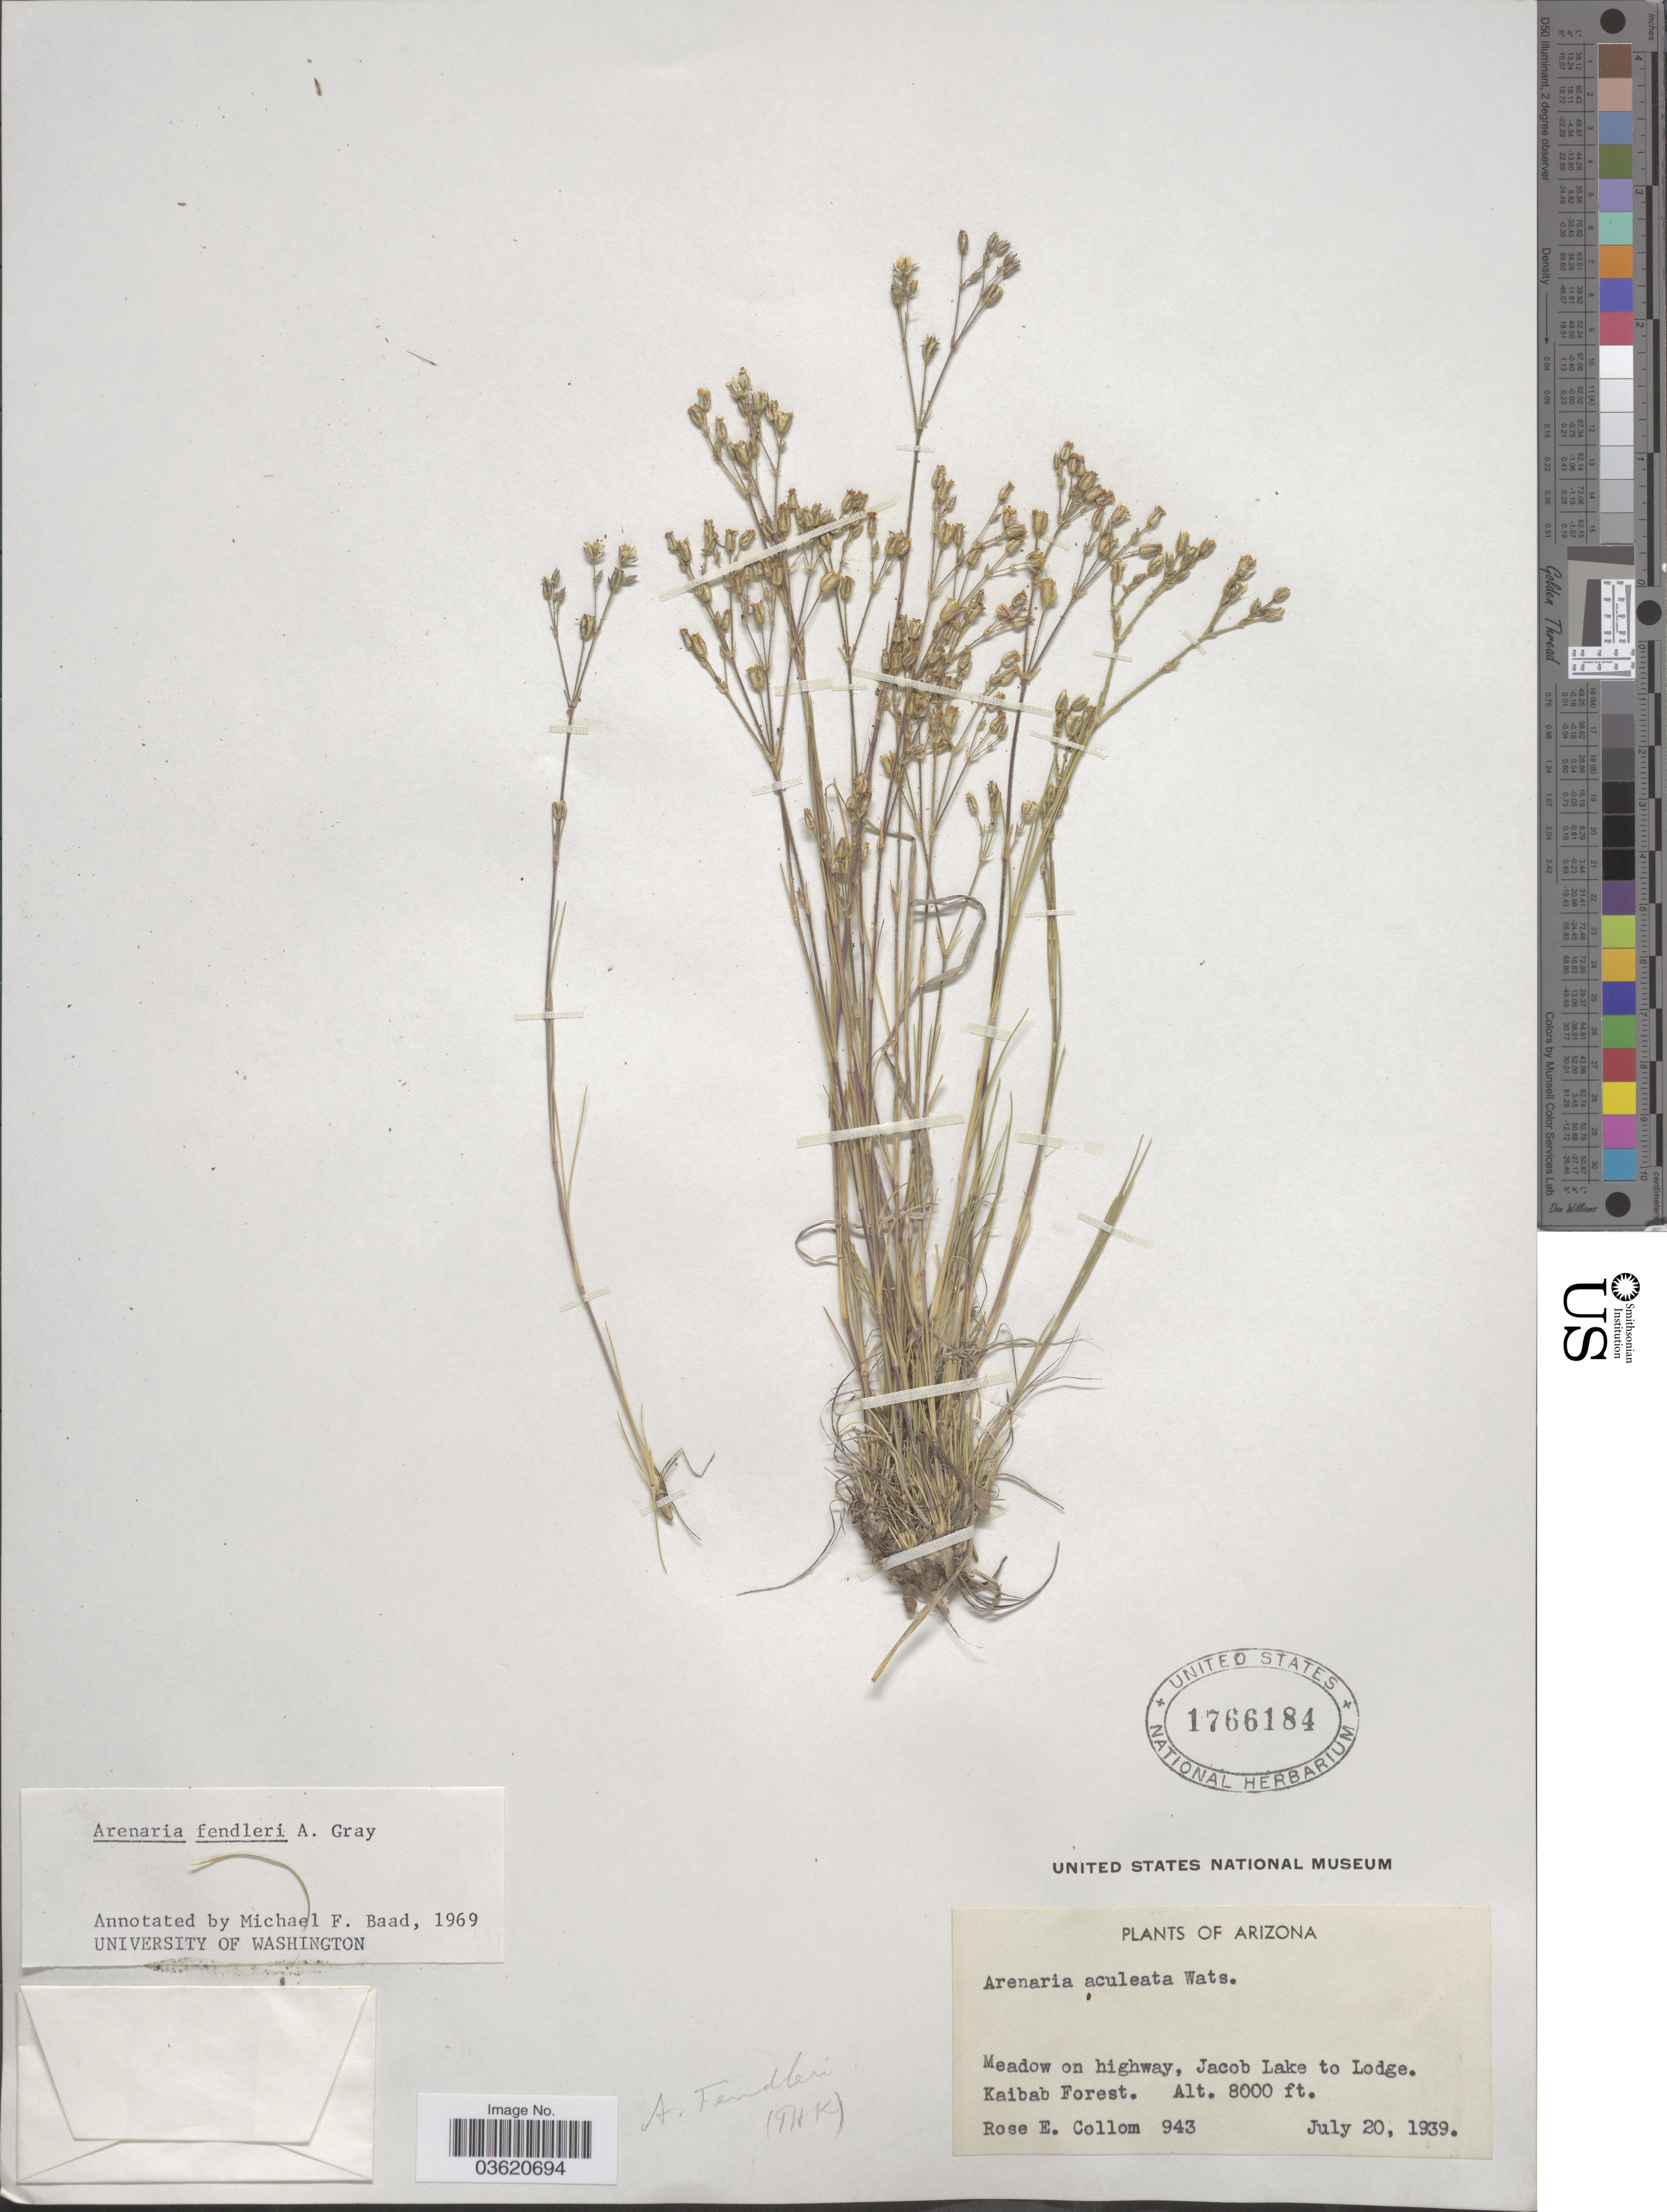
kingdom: Plantae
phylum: Tracheophyta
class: Magnoliopsida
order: Caryophyllales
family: Caryophyllaceae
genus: Eremogone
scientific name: Eremogone fendleri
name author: (A. Gray) Ikonn.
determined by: U.S. National Herbarium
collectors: R. E. Collom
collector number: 943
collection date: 1939-07-20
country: United States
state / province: Arizona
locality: Meadow on highway, Jacob Lake to Lodge. Kaibab Forest.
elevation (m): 2438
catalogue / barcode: US 1766184